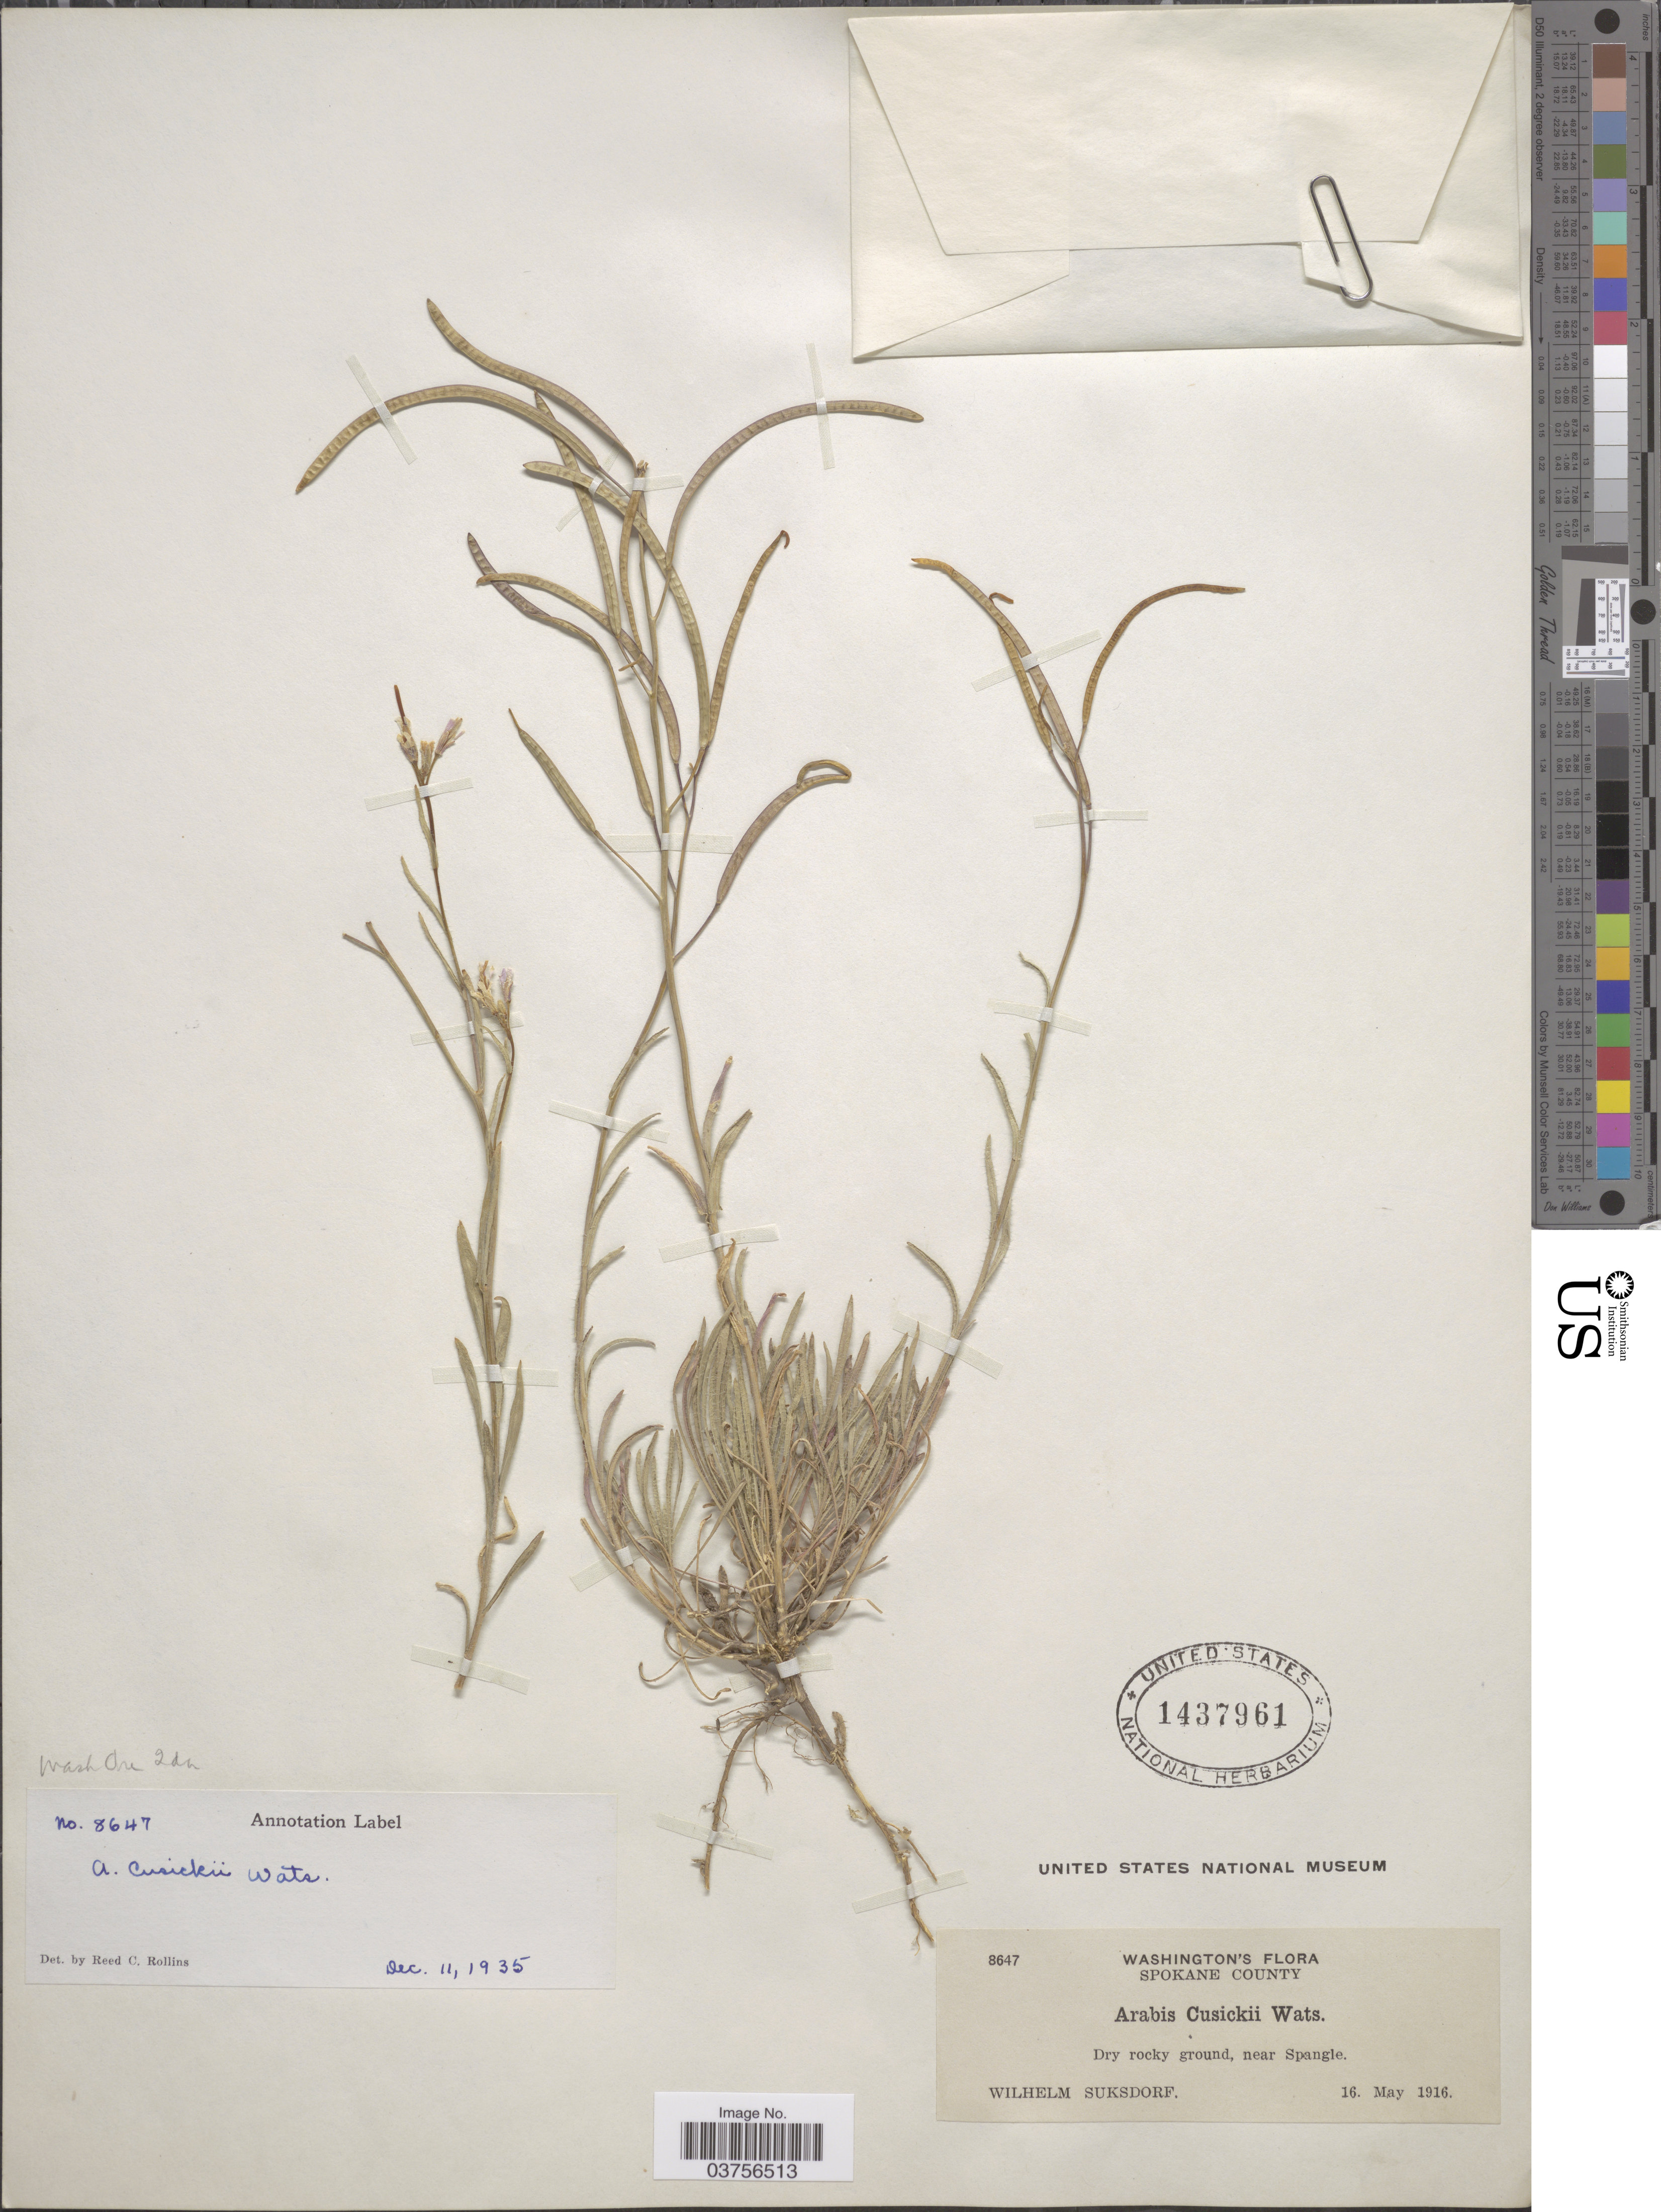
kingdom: Plantae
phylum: Tracheophyta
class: Magnoliopsida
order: Brassicales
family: Brassicaceae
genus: Arabis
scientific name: Arabis cusickii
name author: S. Watson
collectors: W. N. Suksdorf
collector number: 8647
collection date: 1916-05-16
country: United States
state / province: Washington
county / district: Spokane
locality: Spokane County. Near Spangle.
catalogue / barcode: US 1437961